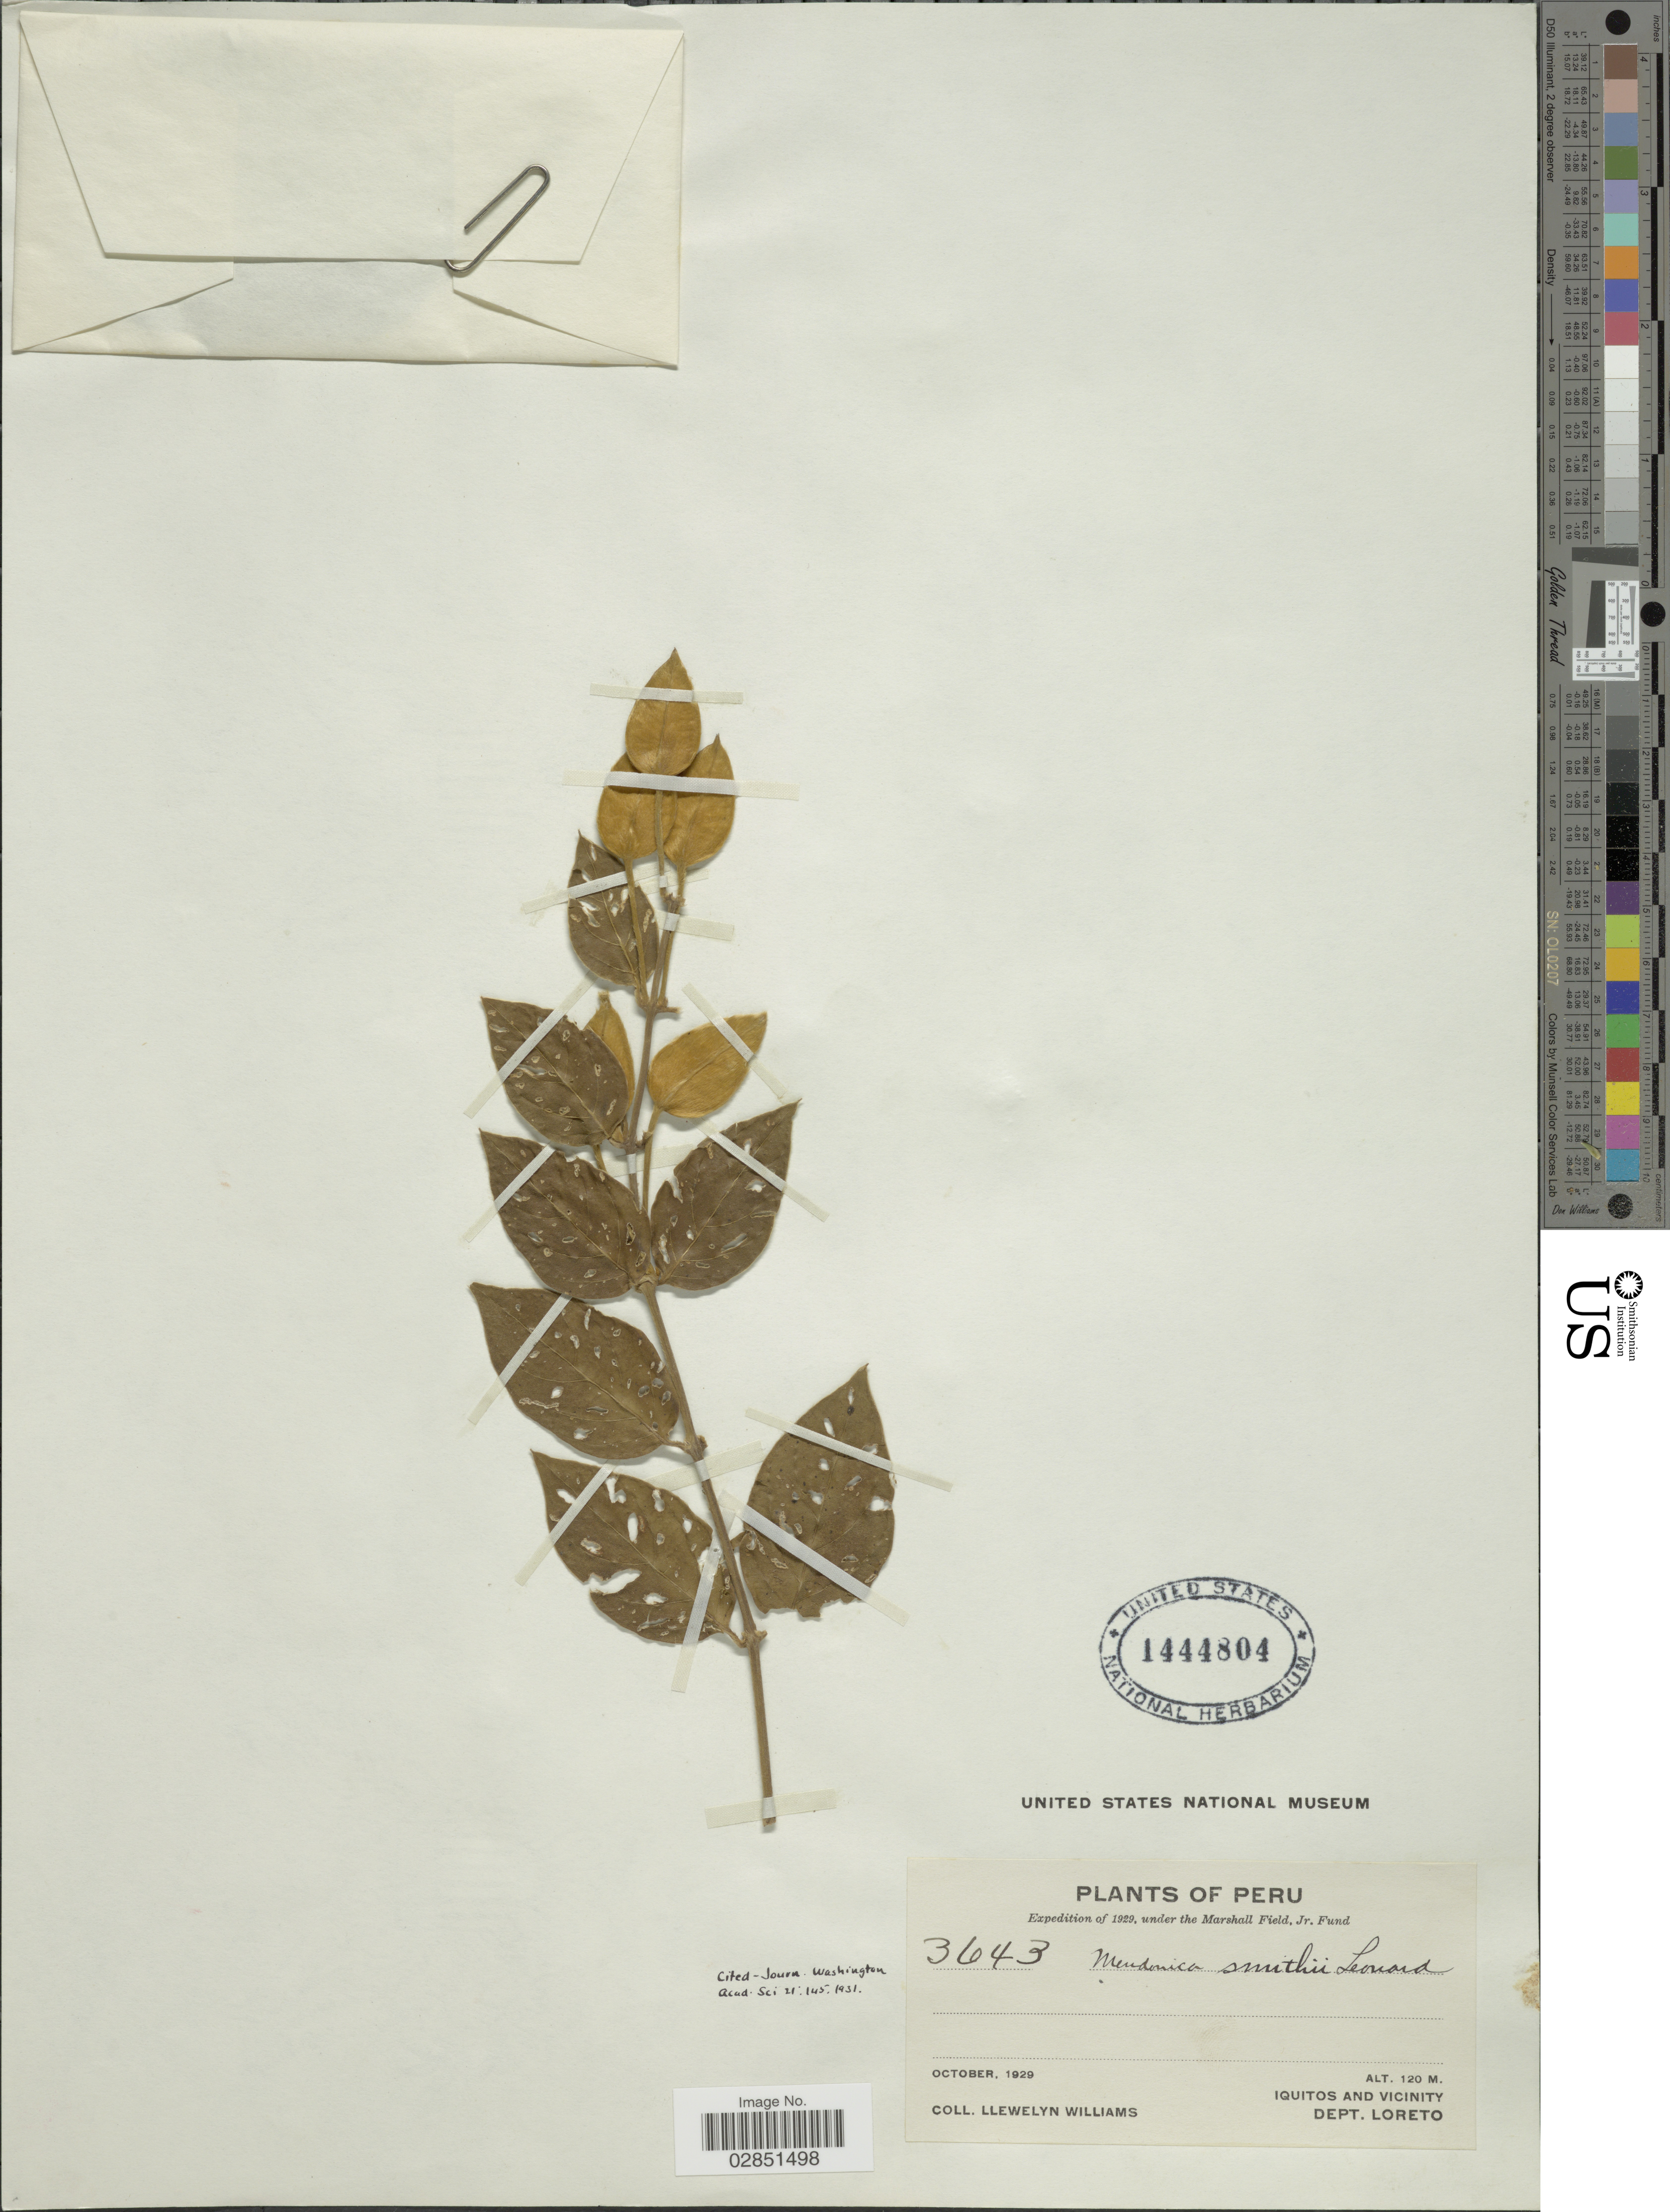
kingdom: Plantae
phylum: Tracheophyta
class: Magnoliopsida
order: Lamiales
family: Acanthaceae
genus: Mendoncia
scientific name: Mendoncia smithii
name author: Leonard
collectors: Ll. Williams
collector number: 3643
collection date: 1929-10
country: Peru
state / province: Loreto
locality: Iquitos and vicinity, Dept. Loreto.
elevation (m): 120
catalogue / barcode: US 1444804